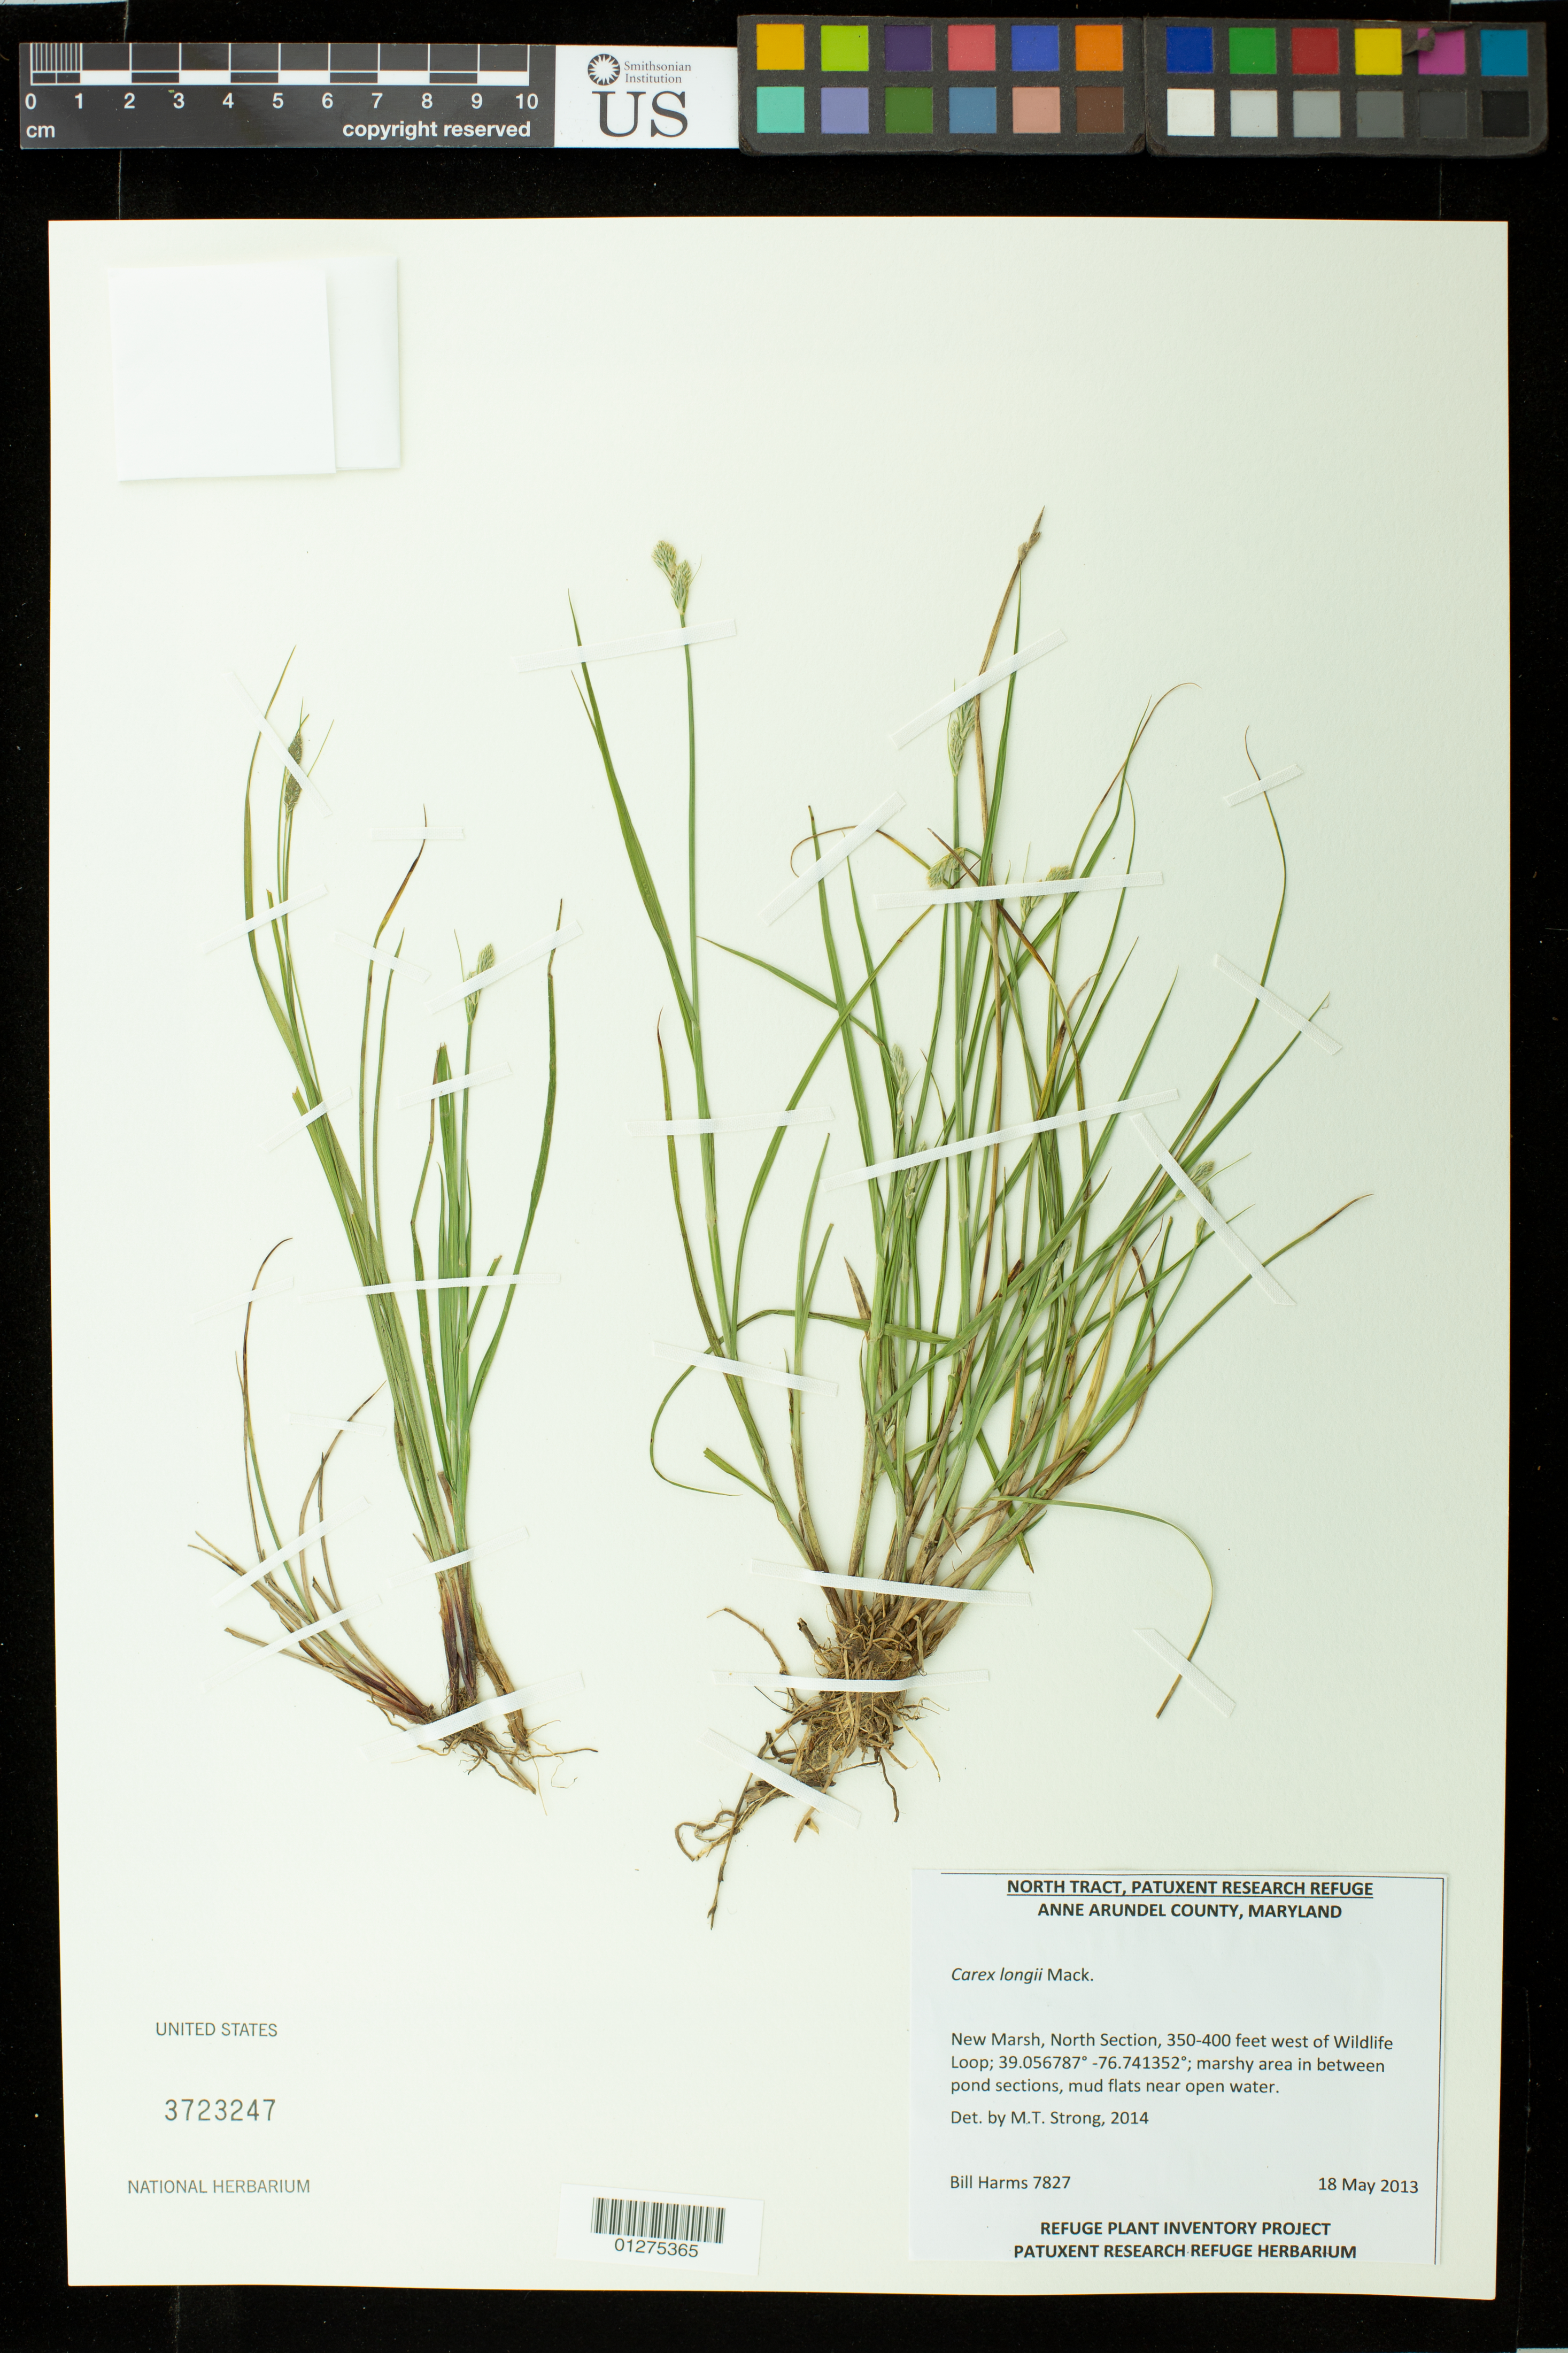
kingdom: Plantae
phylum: Tracheophyta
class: Liliopsida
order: Poales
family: Cyperaceae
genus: Carex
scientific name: Carex longii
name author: Mack.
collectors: B. Harms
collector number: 7827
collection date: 2013-05-18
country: United States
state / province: Maryland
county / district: Anne Arundel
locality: New Marsh, North Section, 350-400 feet west of wildlife Loop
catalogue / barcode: US 3723247